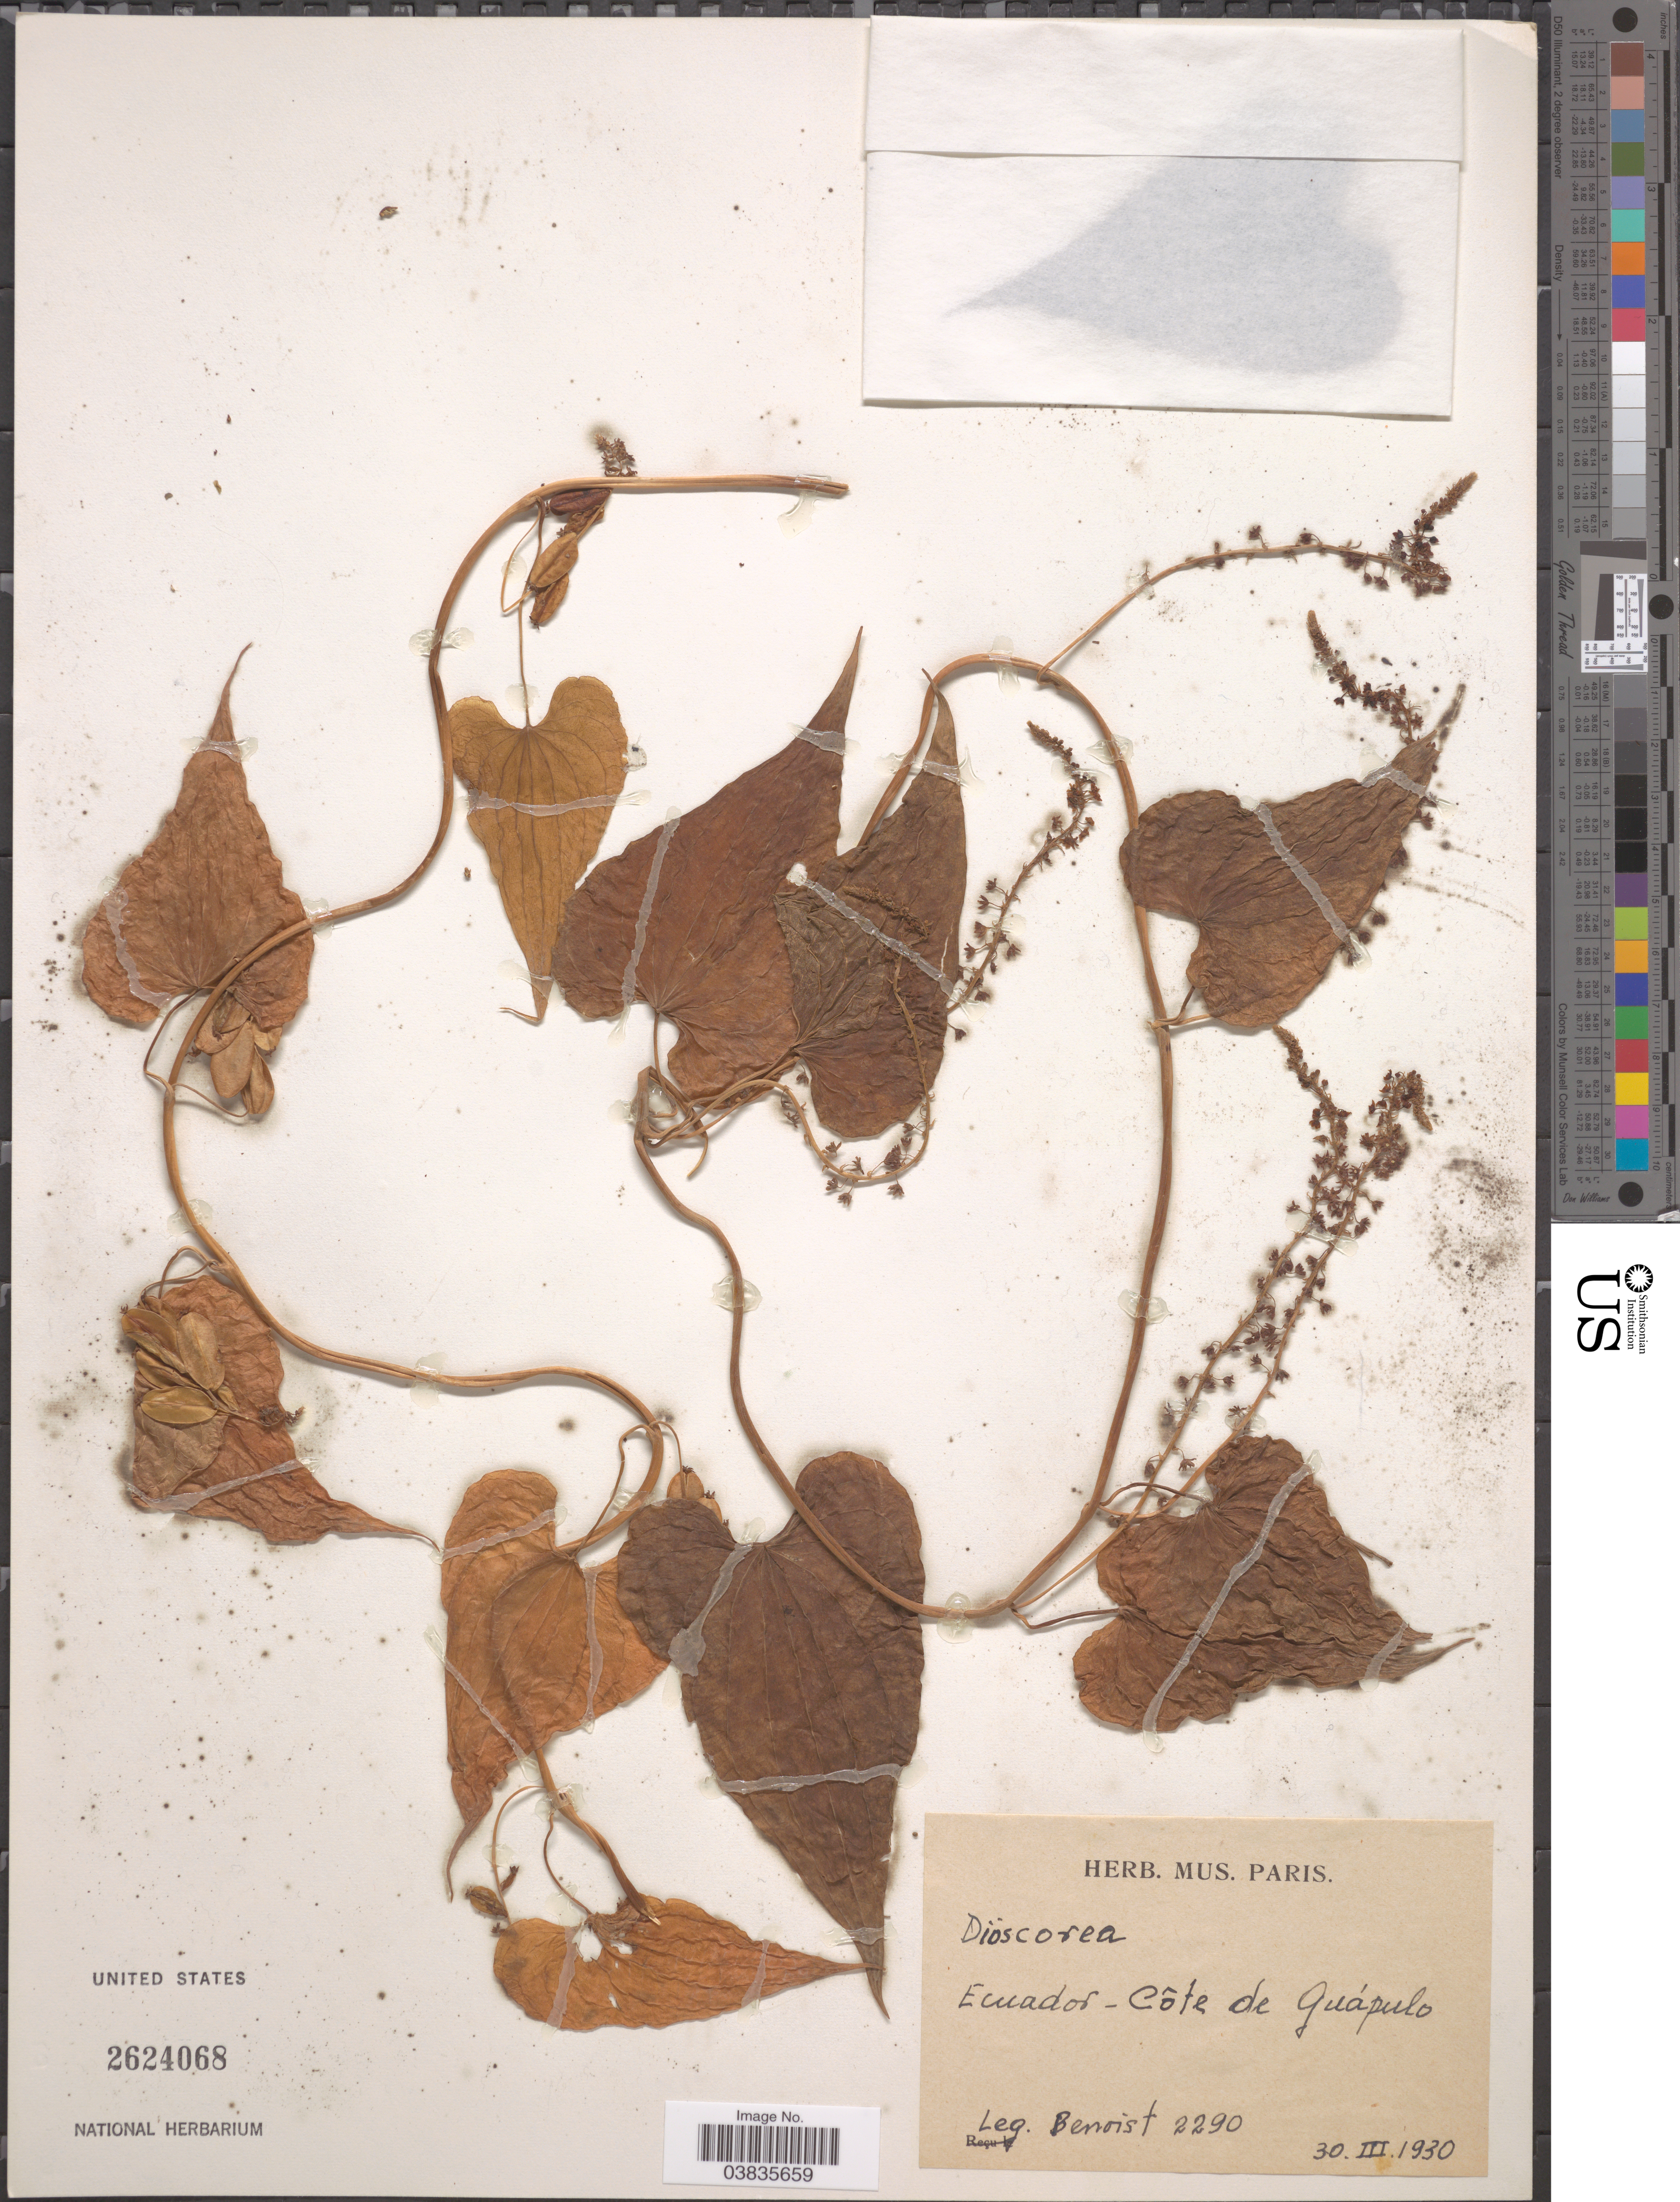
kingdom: Plantae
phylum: Tracheophyta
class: Liliopsida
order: Dioscoreales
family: Dioscoreaceae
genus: Dioscorea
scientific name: Dioscorea sp.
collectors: -- Benoist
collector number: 2290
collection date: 1930-03-30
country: Ecuador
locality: Côte de Guápulo.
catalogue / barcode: US 2624068